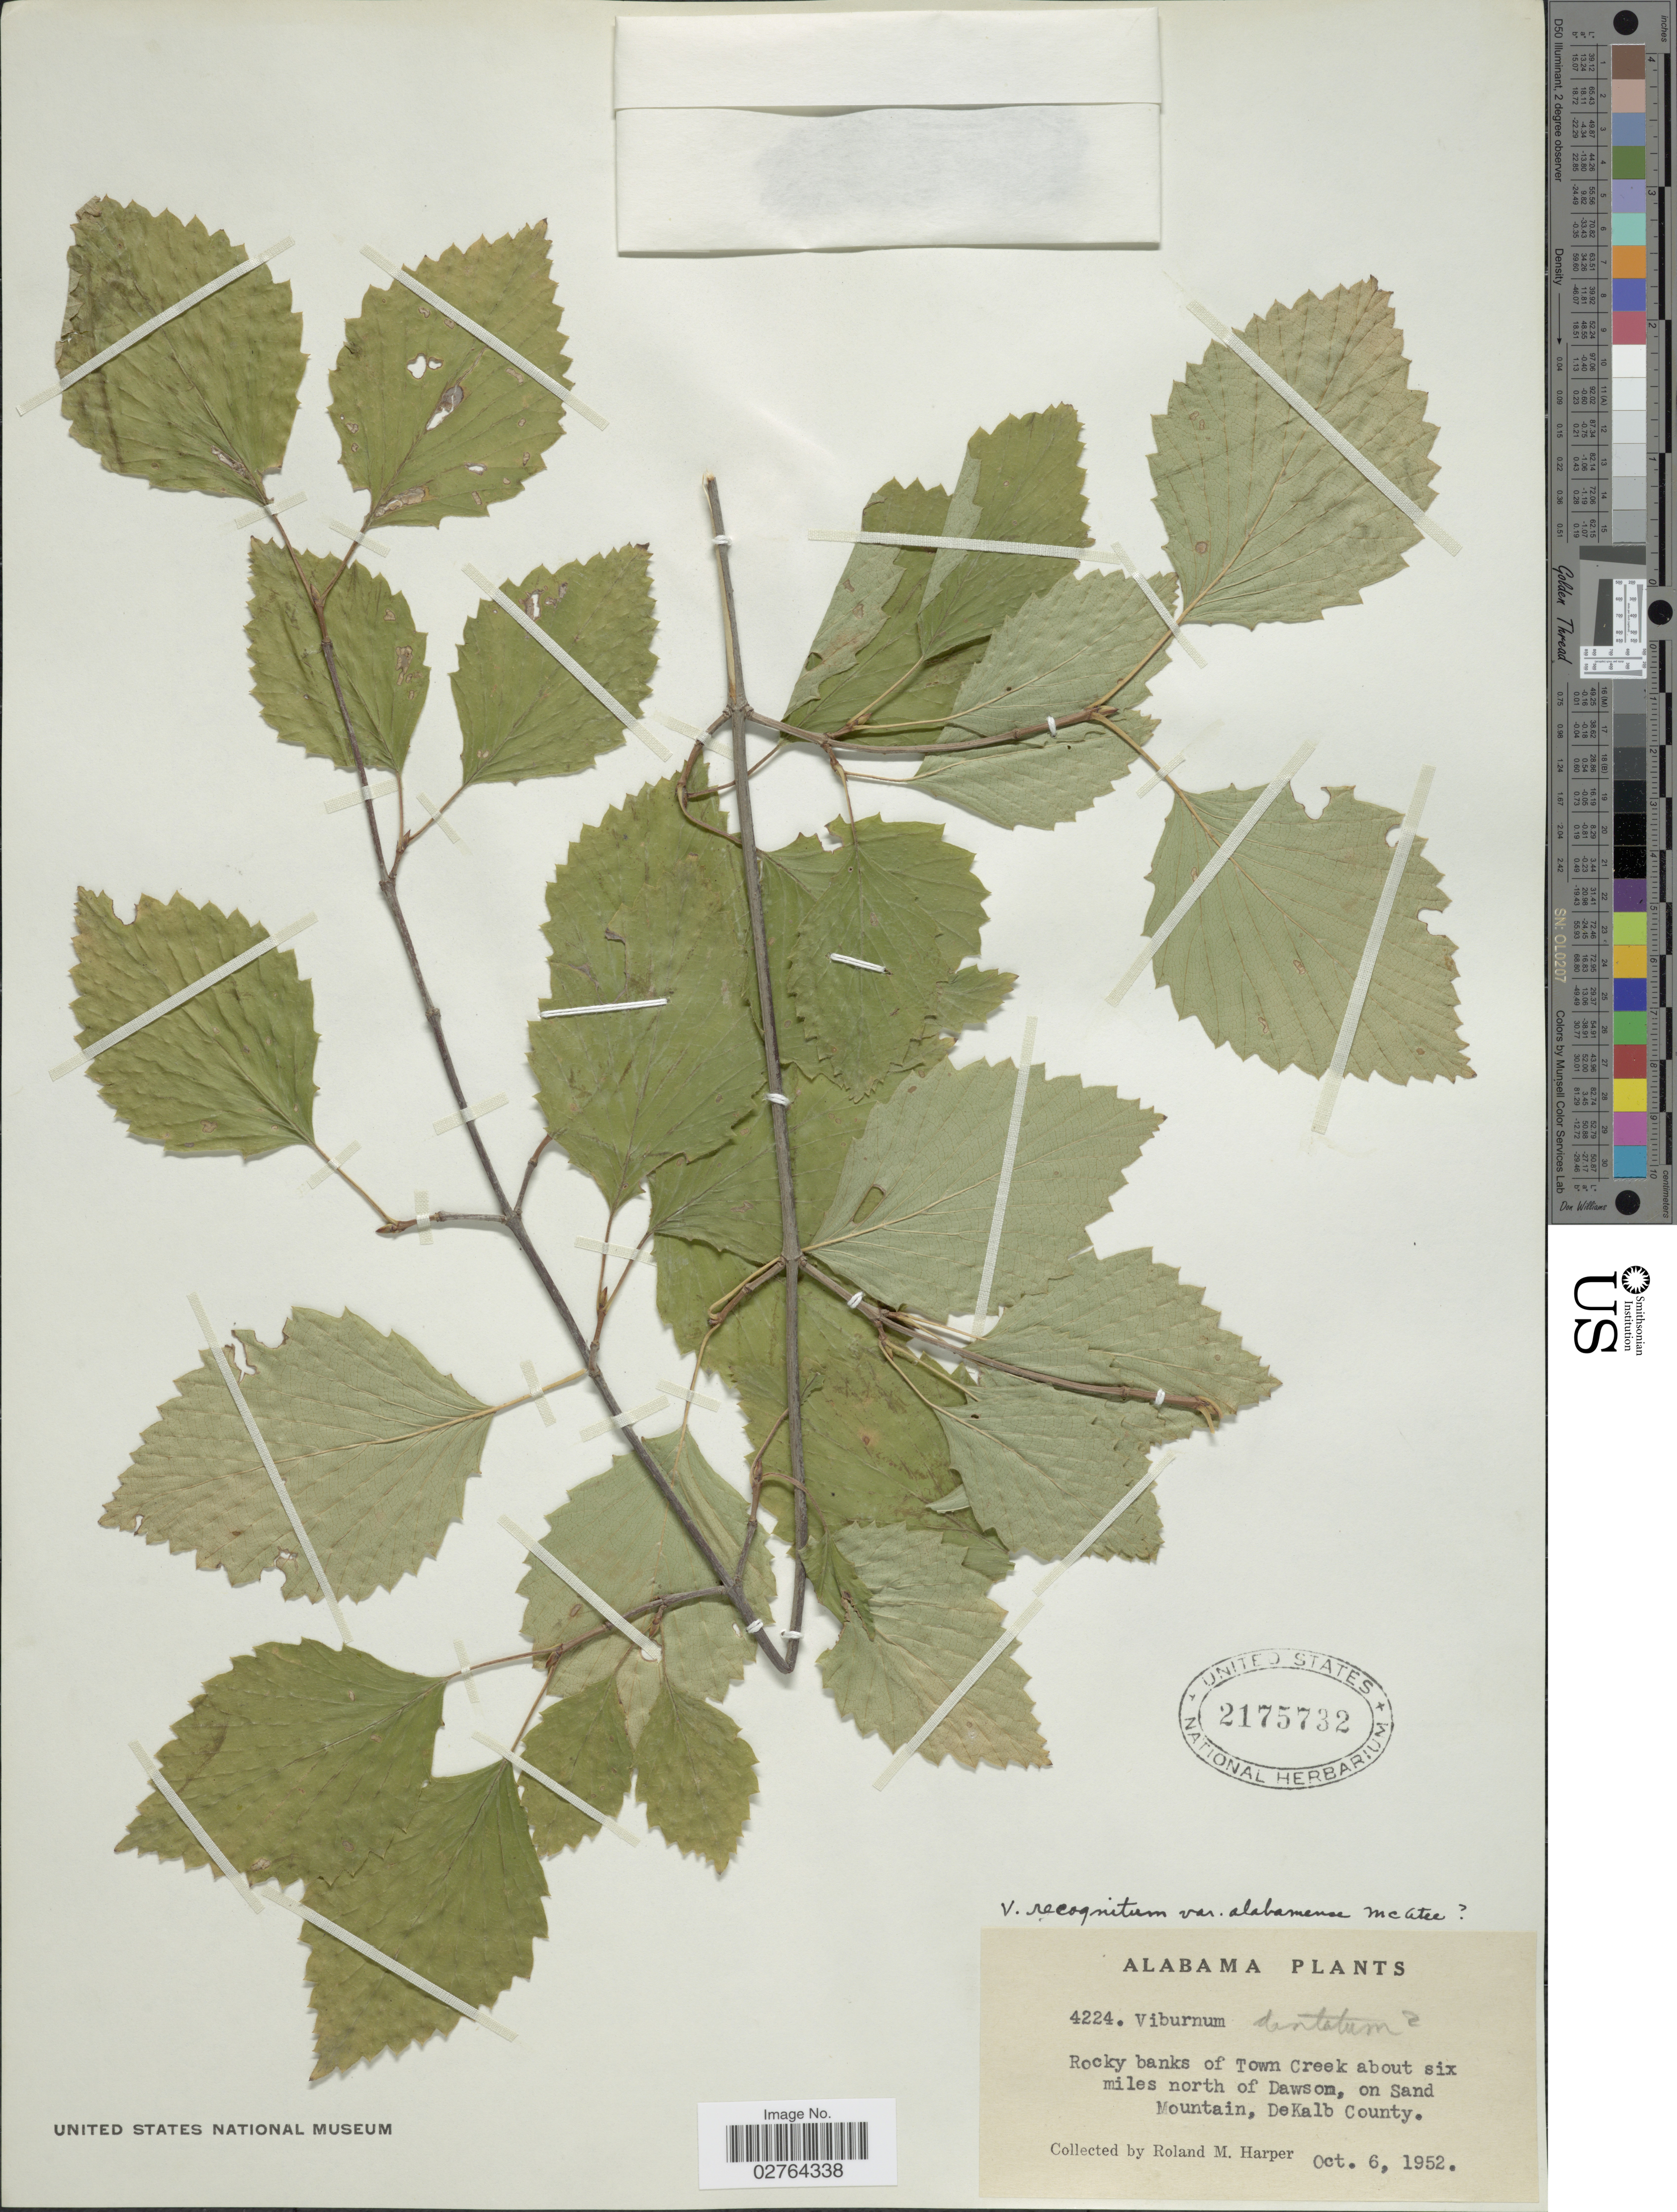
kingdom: Plantae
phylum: Tracheophyta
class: Magnoliopsida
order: Dipsacales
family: Viburnaceae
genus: Viburnum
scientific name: Viburnum recognitum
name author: Fernald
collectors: R. M. Harper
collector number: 4224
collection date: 1952-10-06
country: United States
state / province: Alabama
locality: Rocky banks of Town Creek about six miles north of Dawson, on Sand Mountain, DeKalb County.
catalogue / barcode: US 2175732